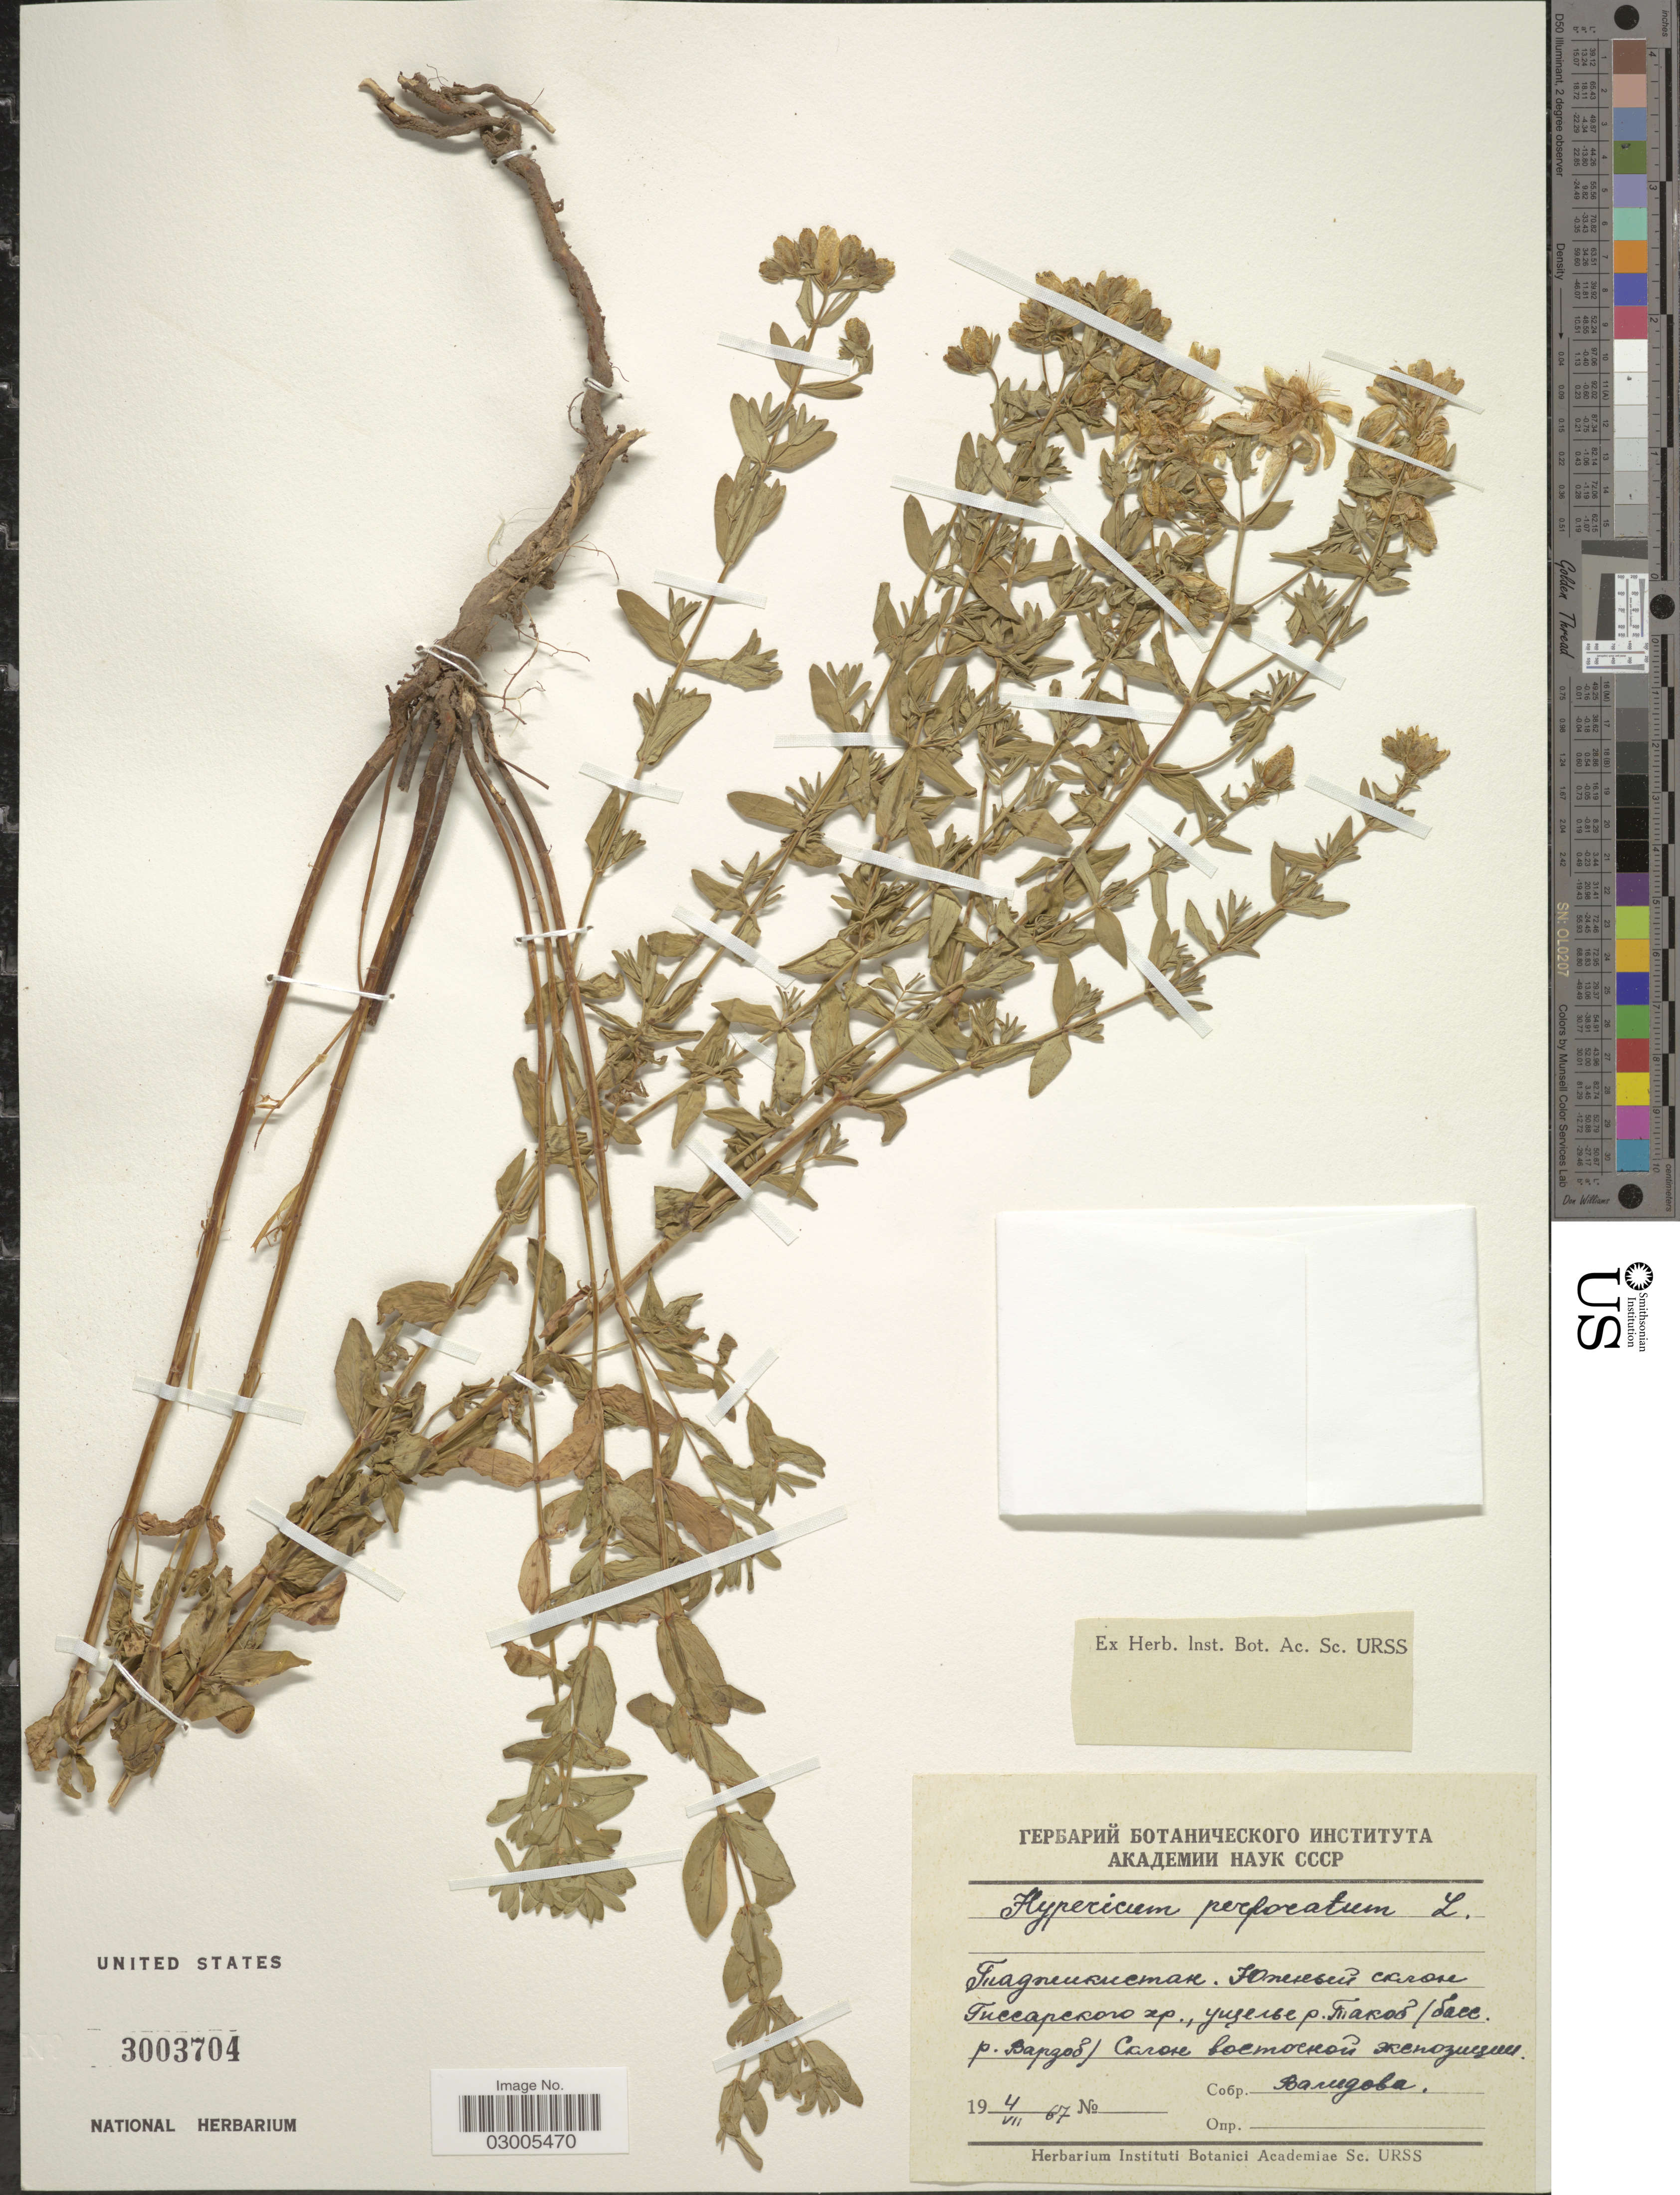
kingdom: Plantae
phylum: Tracheophyta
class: Magnoliopsida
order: Malpighiales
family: Hypericaceae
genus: Hypericum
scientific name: Hypericum perforatum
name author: L.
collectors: Validova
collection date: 1967-07-04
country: Tajikistan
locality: South slope of Gissar Range, Takob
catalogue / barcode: US 3003704